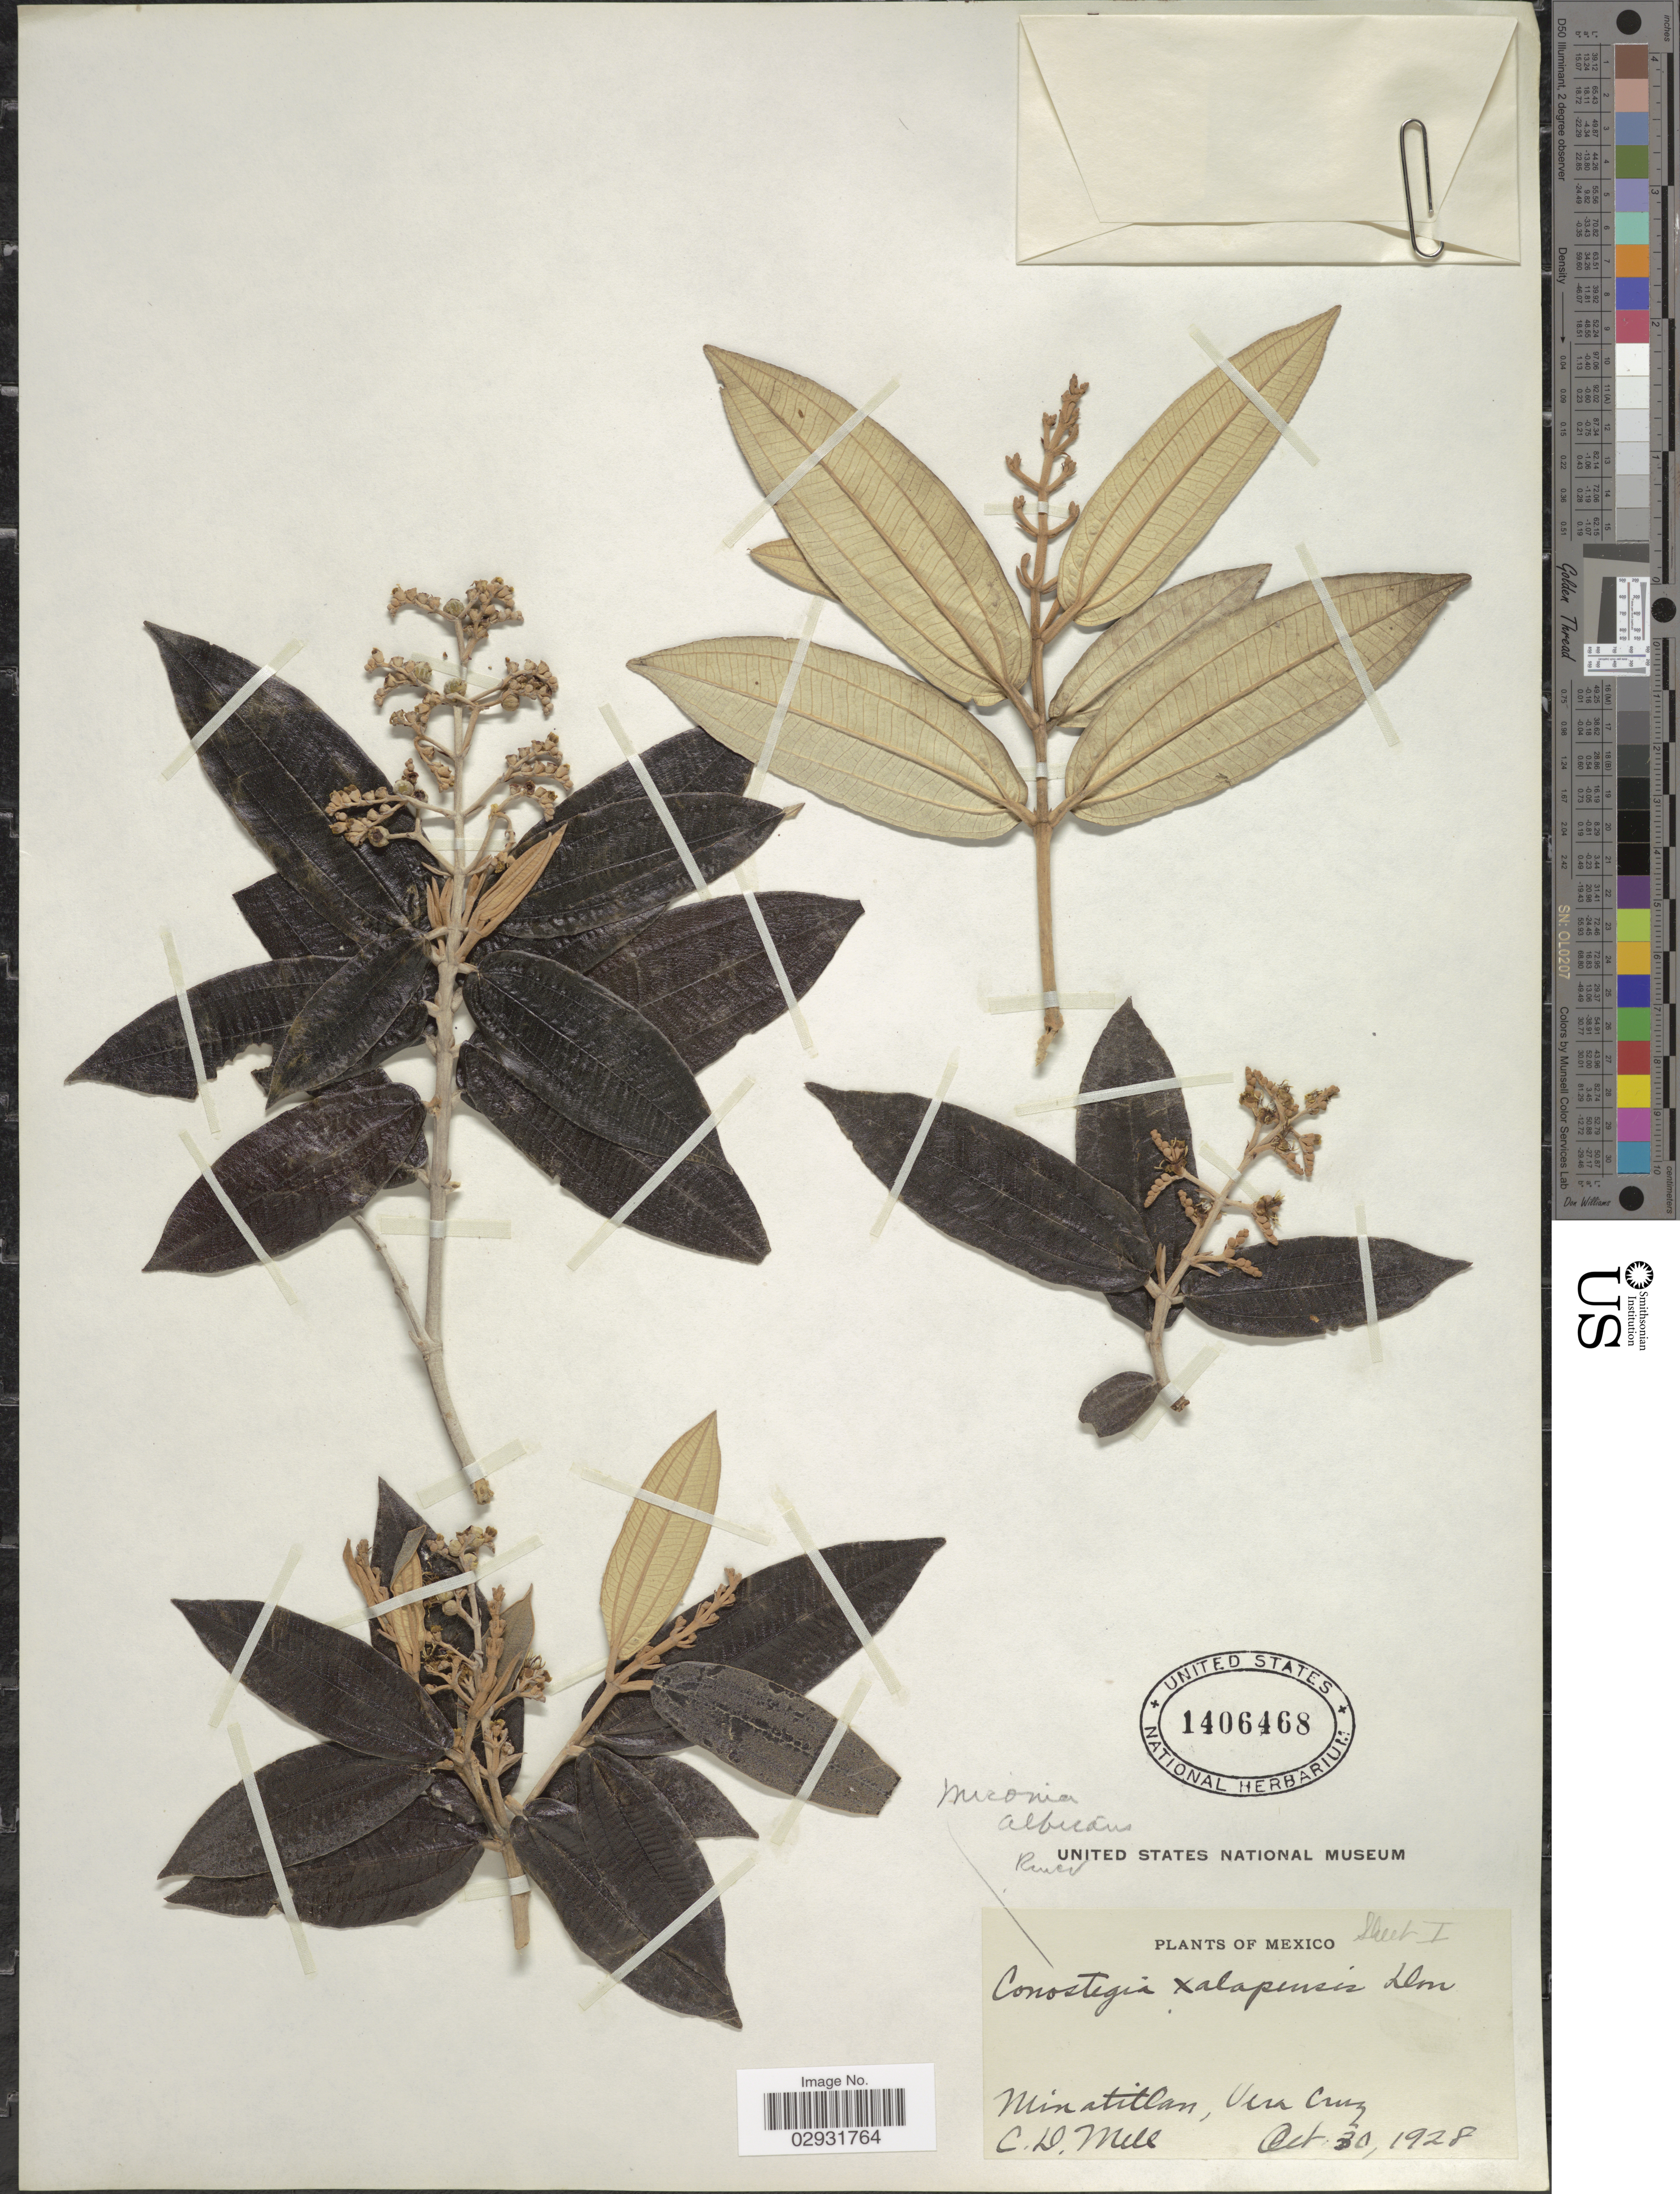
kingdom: Plantae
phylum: Tracheophyta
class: Magnoliopsida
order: Myrtales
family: Melastomataceae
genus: Miconia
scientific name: Miconia albicans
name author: (Sw.) Steud.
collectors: C. D. Mell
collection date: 1928-10-30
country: Mexico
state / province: Veracruz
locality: Minatitlan, Vera Cruz.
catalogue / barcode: US 1406468